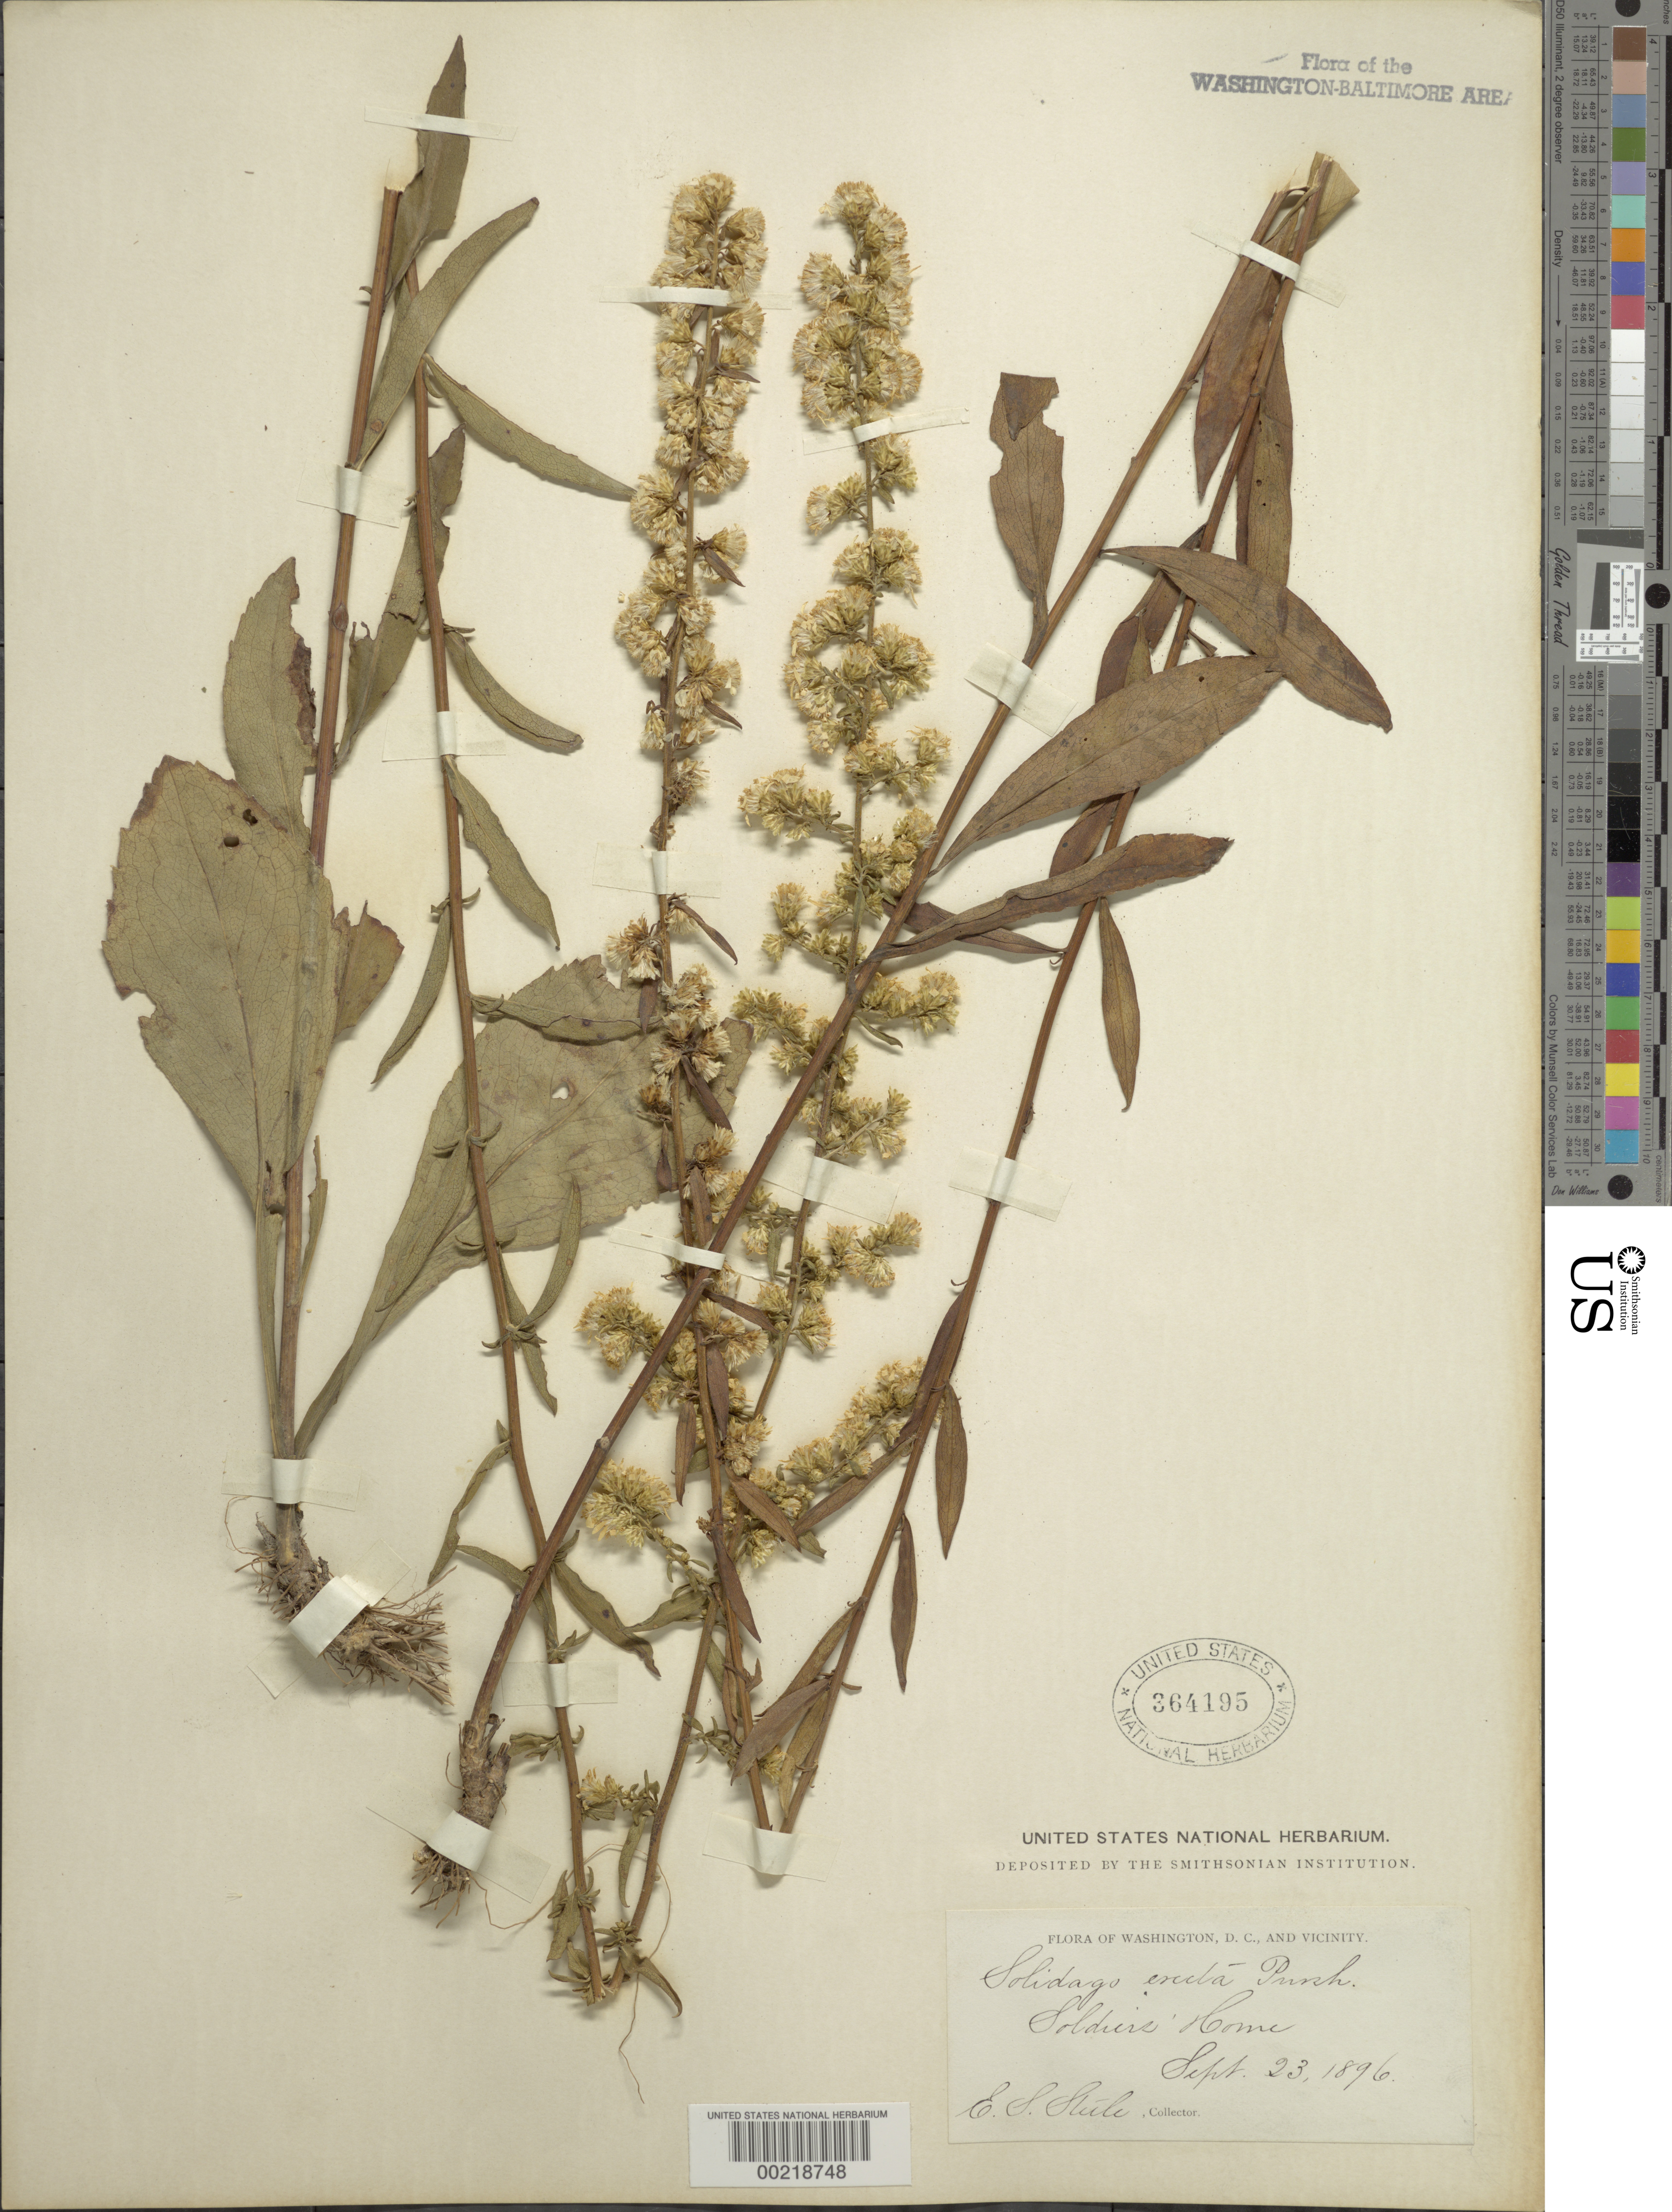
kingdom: Plantae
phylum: Tracheophyta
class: Magnoliopsida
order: Asterales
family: Asteraceae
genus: Solidago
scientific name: Solidago erecta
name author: Pursh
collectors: E. Steele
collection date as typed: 23 Sep 1896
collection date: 1896-09-23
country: United States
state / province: District of Columbia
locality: Soliders Home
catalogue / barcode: US 364195